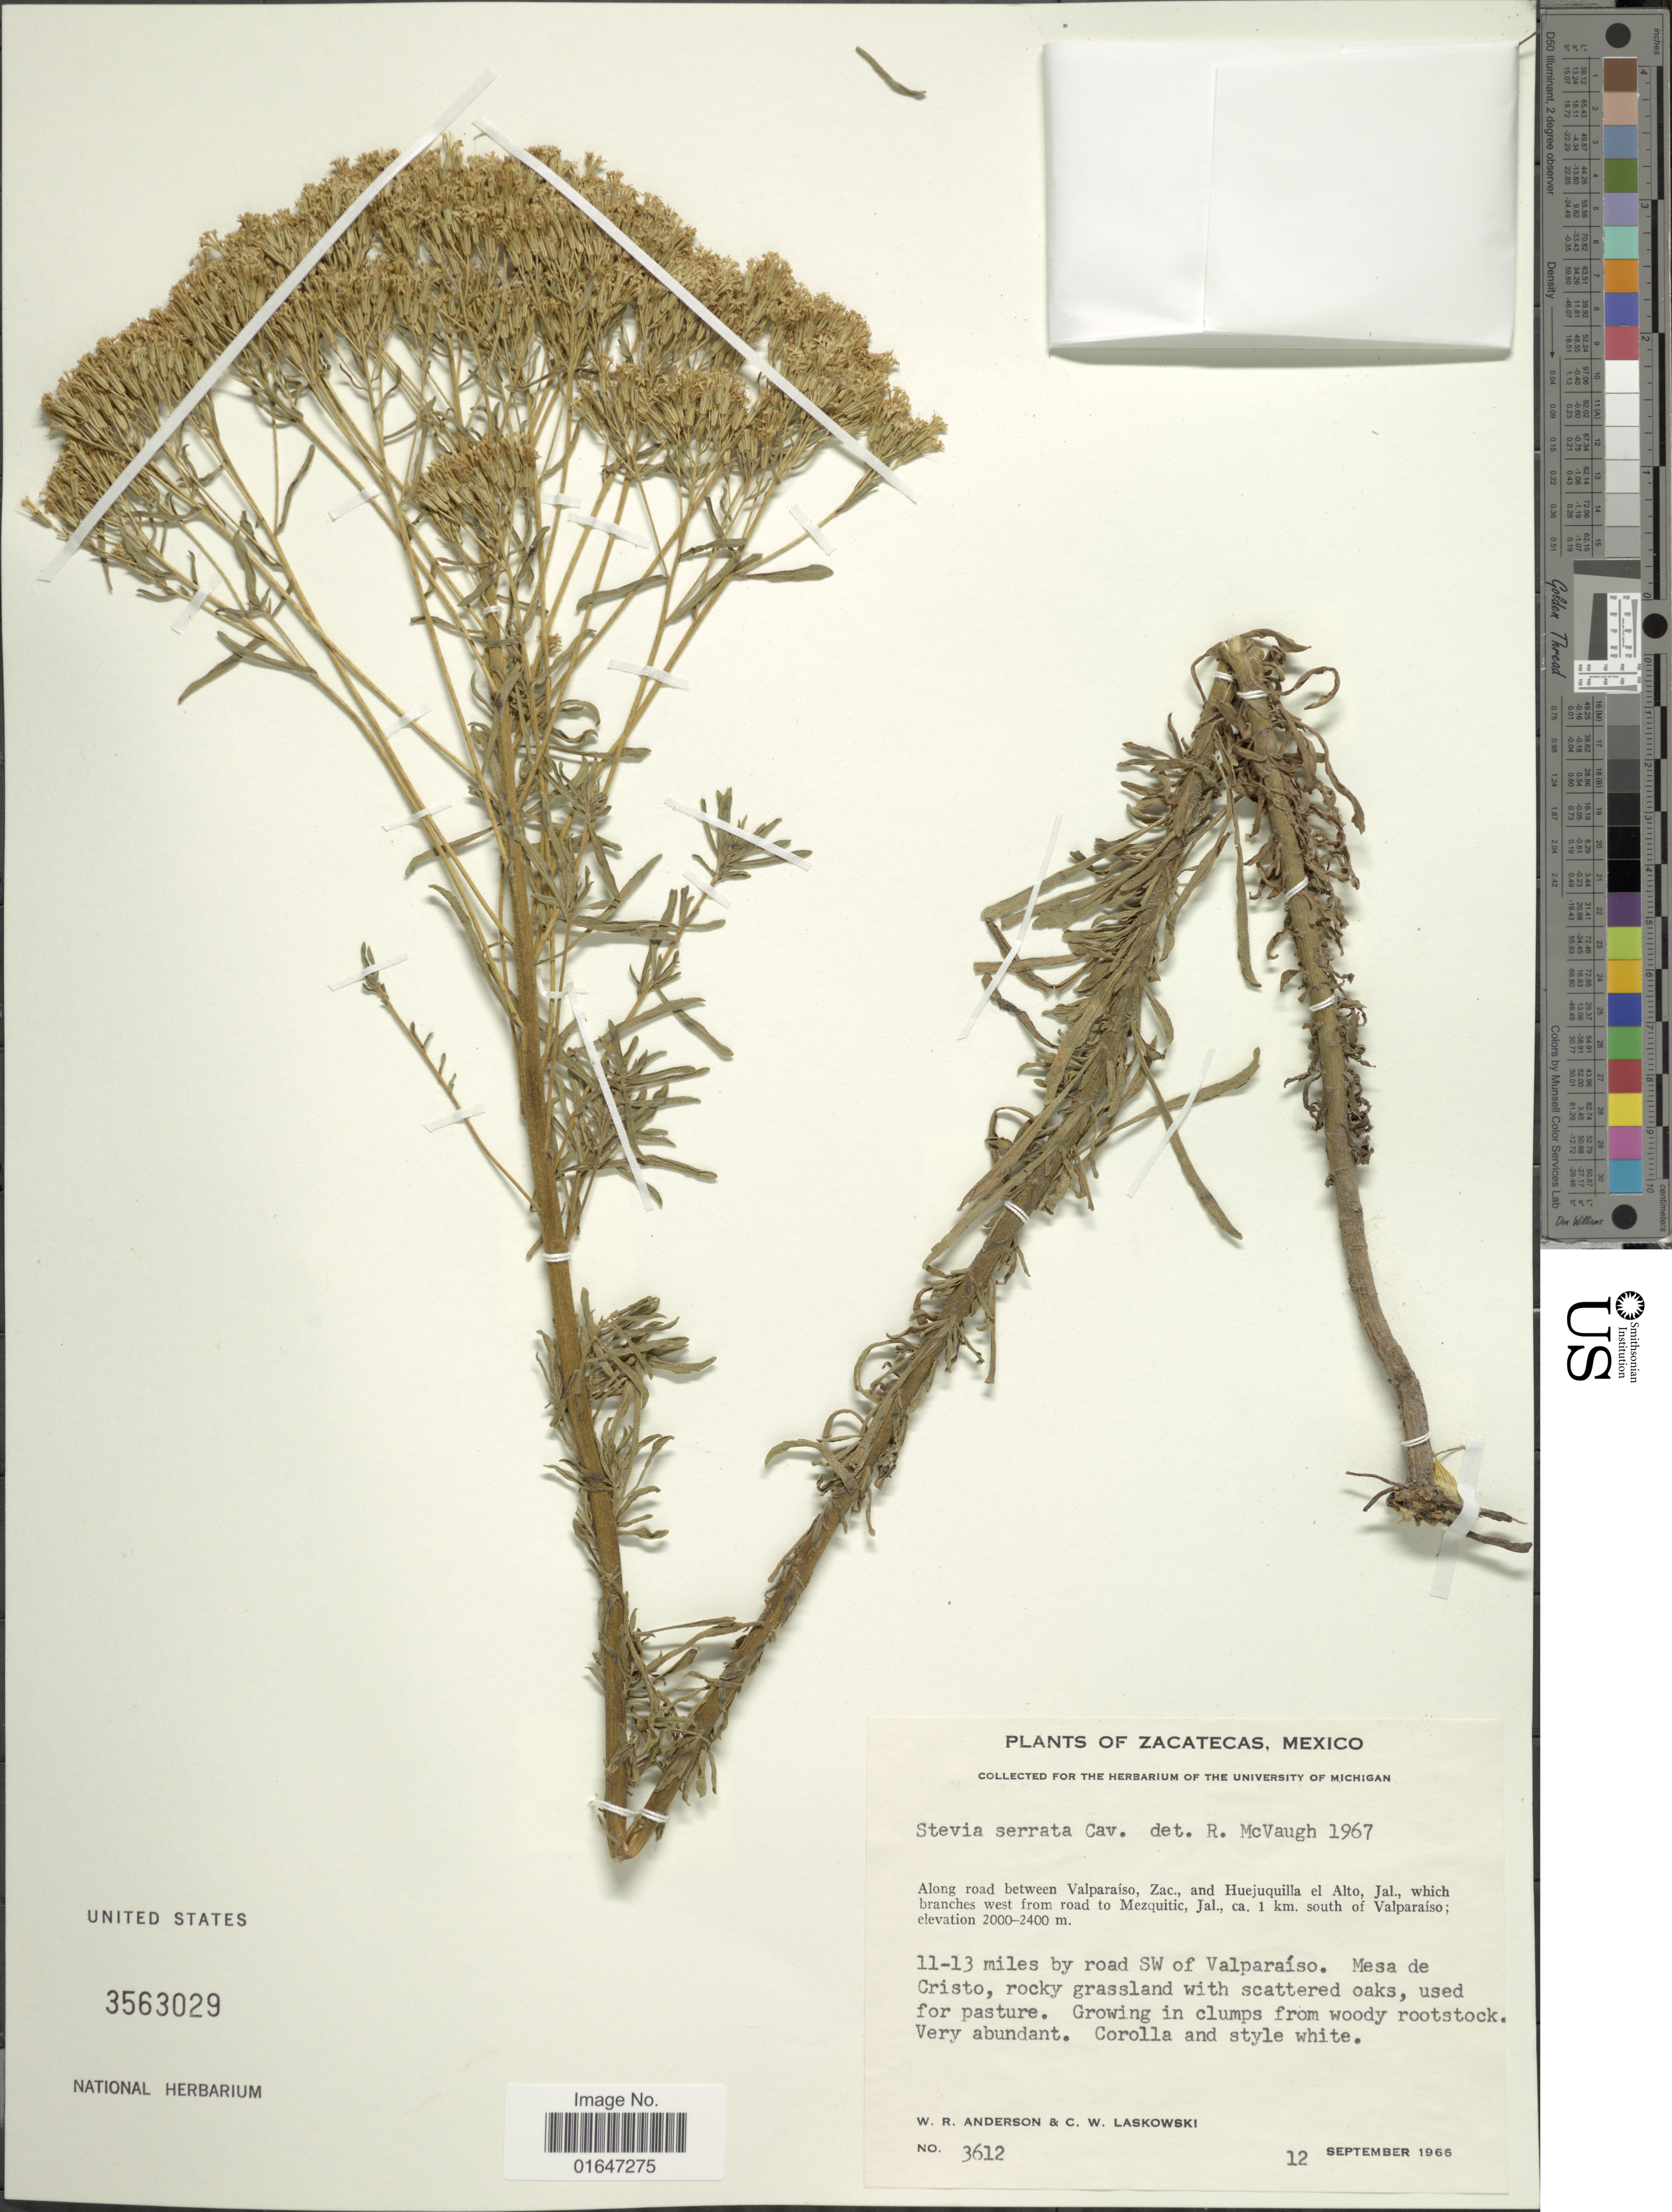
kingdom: Plantae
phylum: Tracheophyta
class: Magnoliopsida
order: Asterales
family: Asteraceae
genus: Stevia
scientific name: Stevia serrata var. serrata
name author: Cav.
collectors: W. Anderson & C. Laskowski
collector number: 3612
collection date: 1966-09-12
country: Mexico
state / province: Zacatecas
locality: Along road between Valparaissom Zac., and Huejuquilla el Alto, Jal, which braches west from road to Mezquitic, Jal ., ca 1 km south of Valparaiso.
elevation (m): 2000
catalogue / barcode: US 3563029